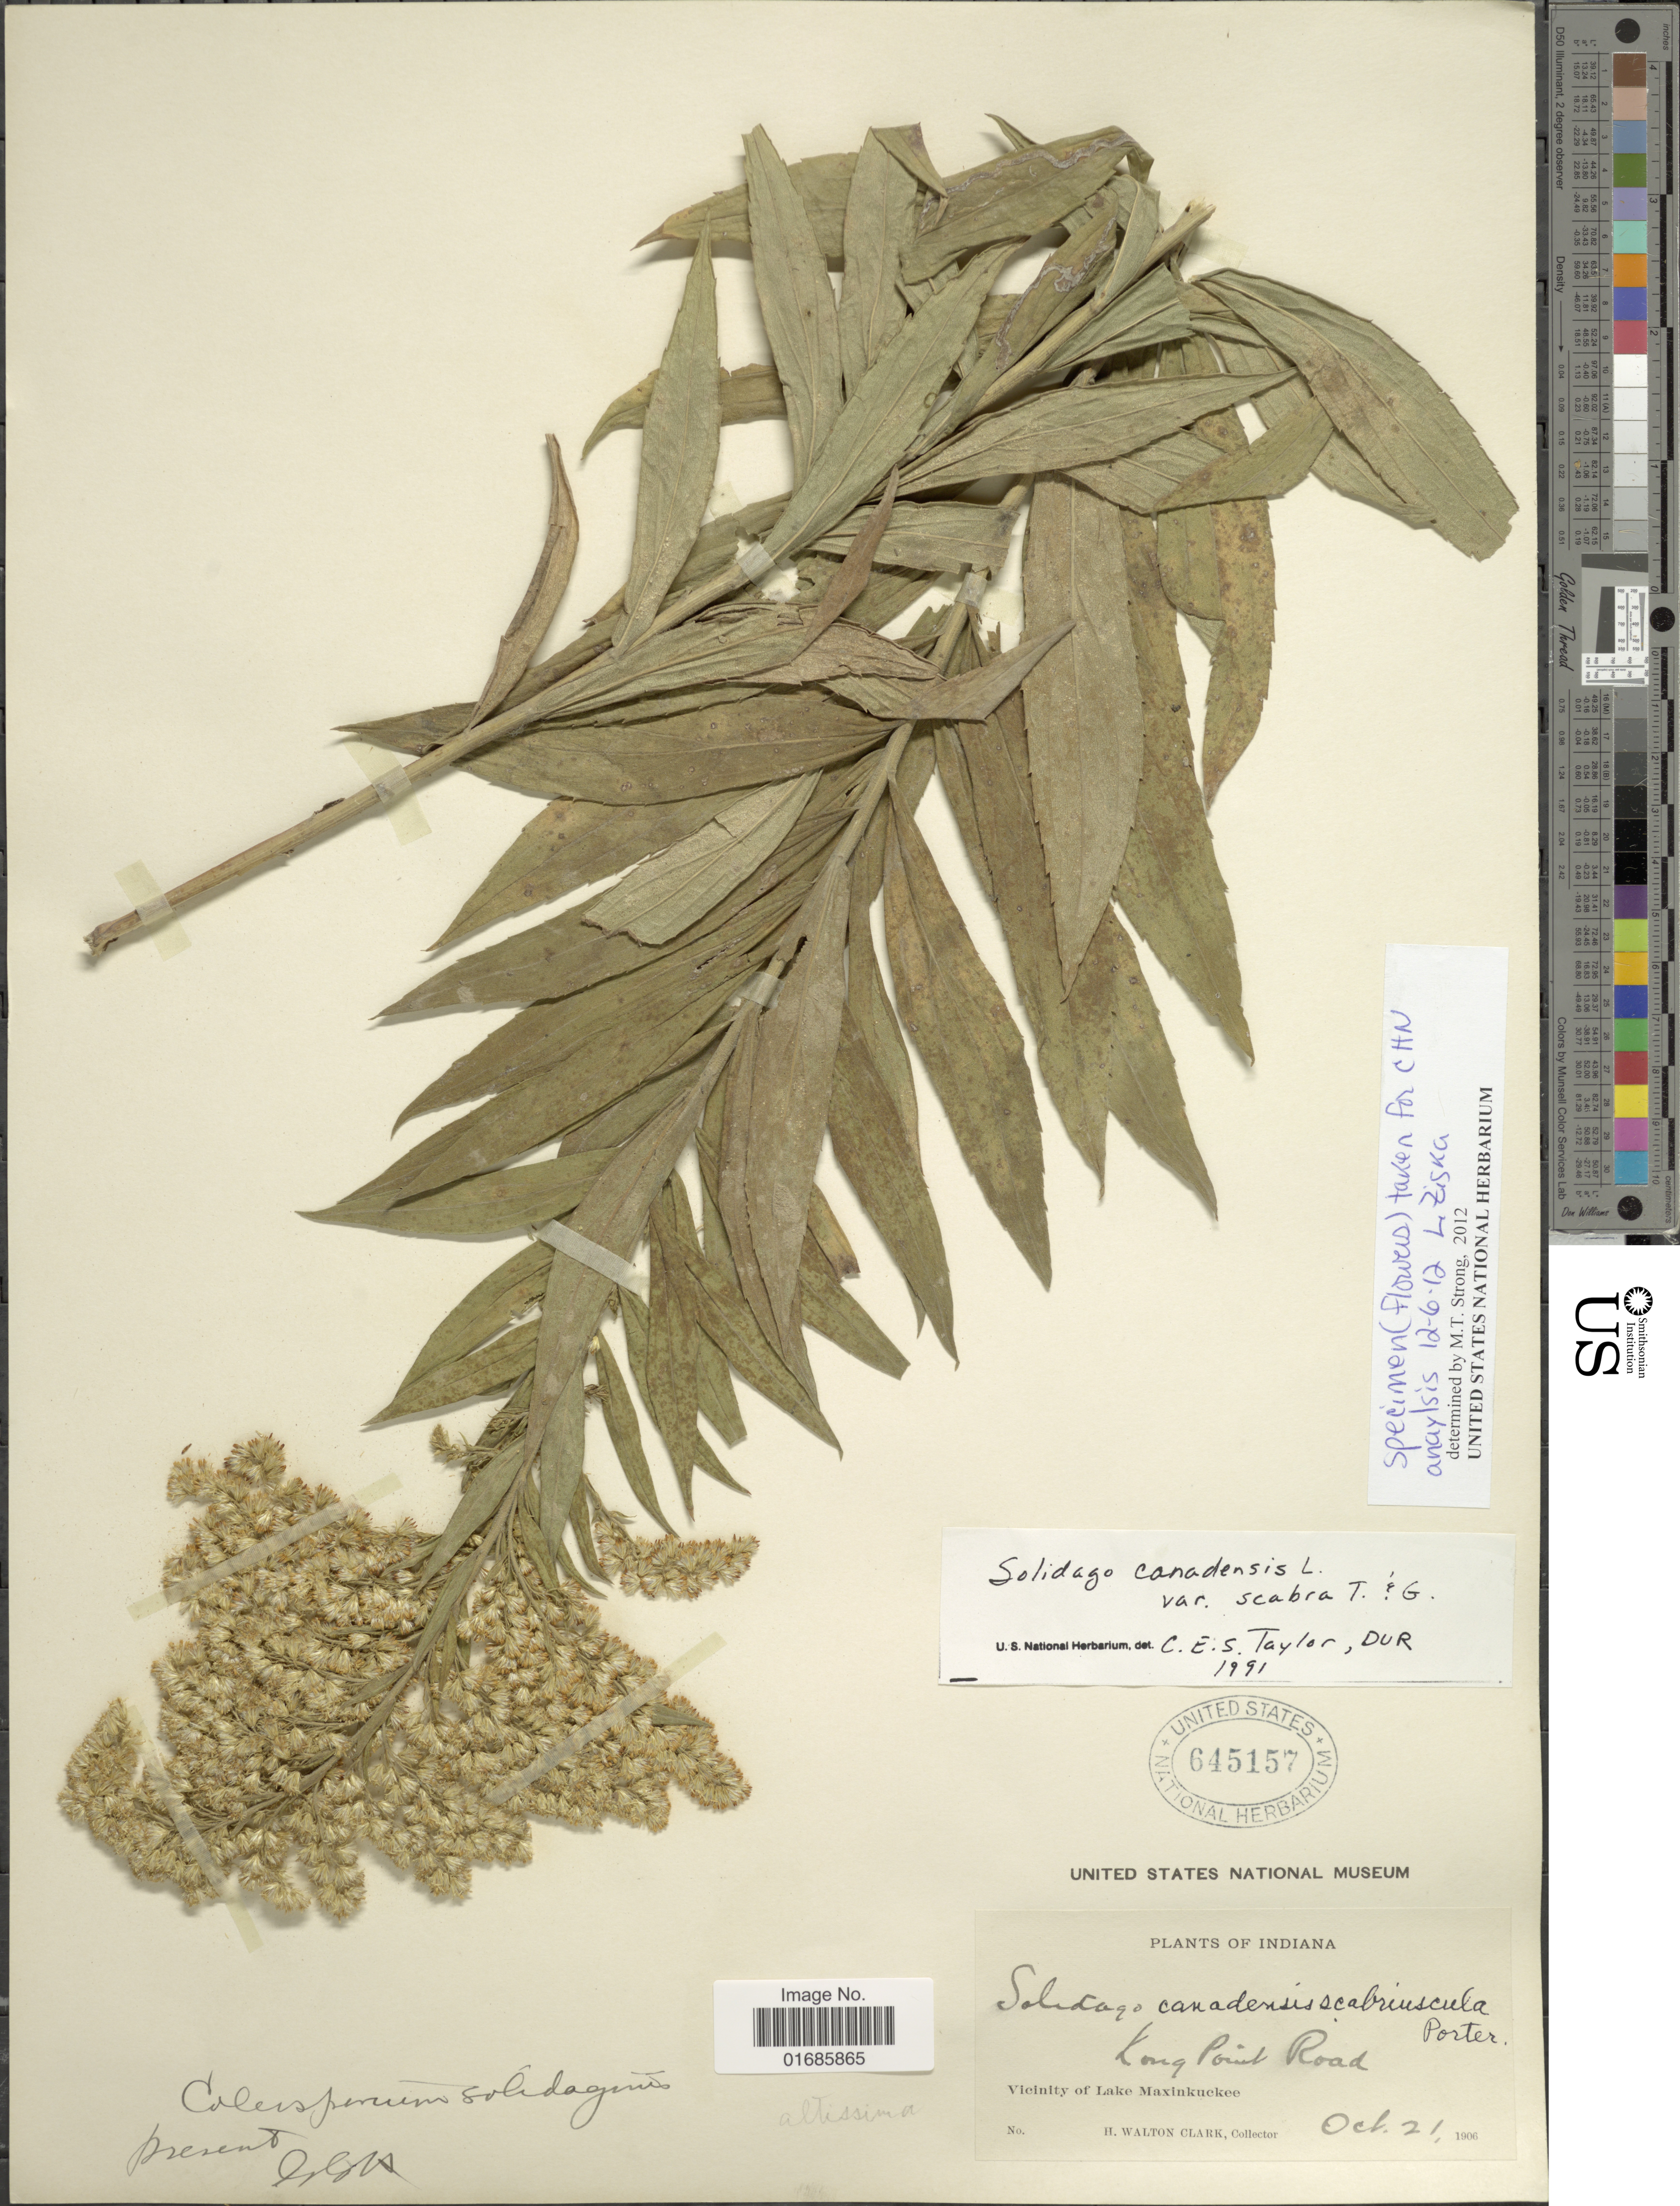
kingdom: Plantae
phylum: Tracheophyta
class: Magnoliopsida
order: Asterales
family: Asteraceae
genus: Solidago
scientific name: Solidago canadensis var. scabra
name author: (Muhl. ex Willd.) Torr. & A. Gray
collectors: H. W. Clark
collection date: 1906-10-21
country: United States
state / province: Indiana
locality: Long Point Road, Vicinity of Lake Maxinkuckee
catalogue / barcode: US 645157